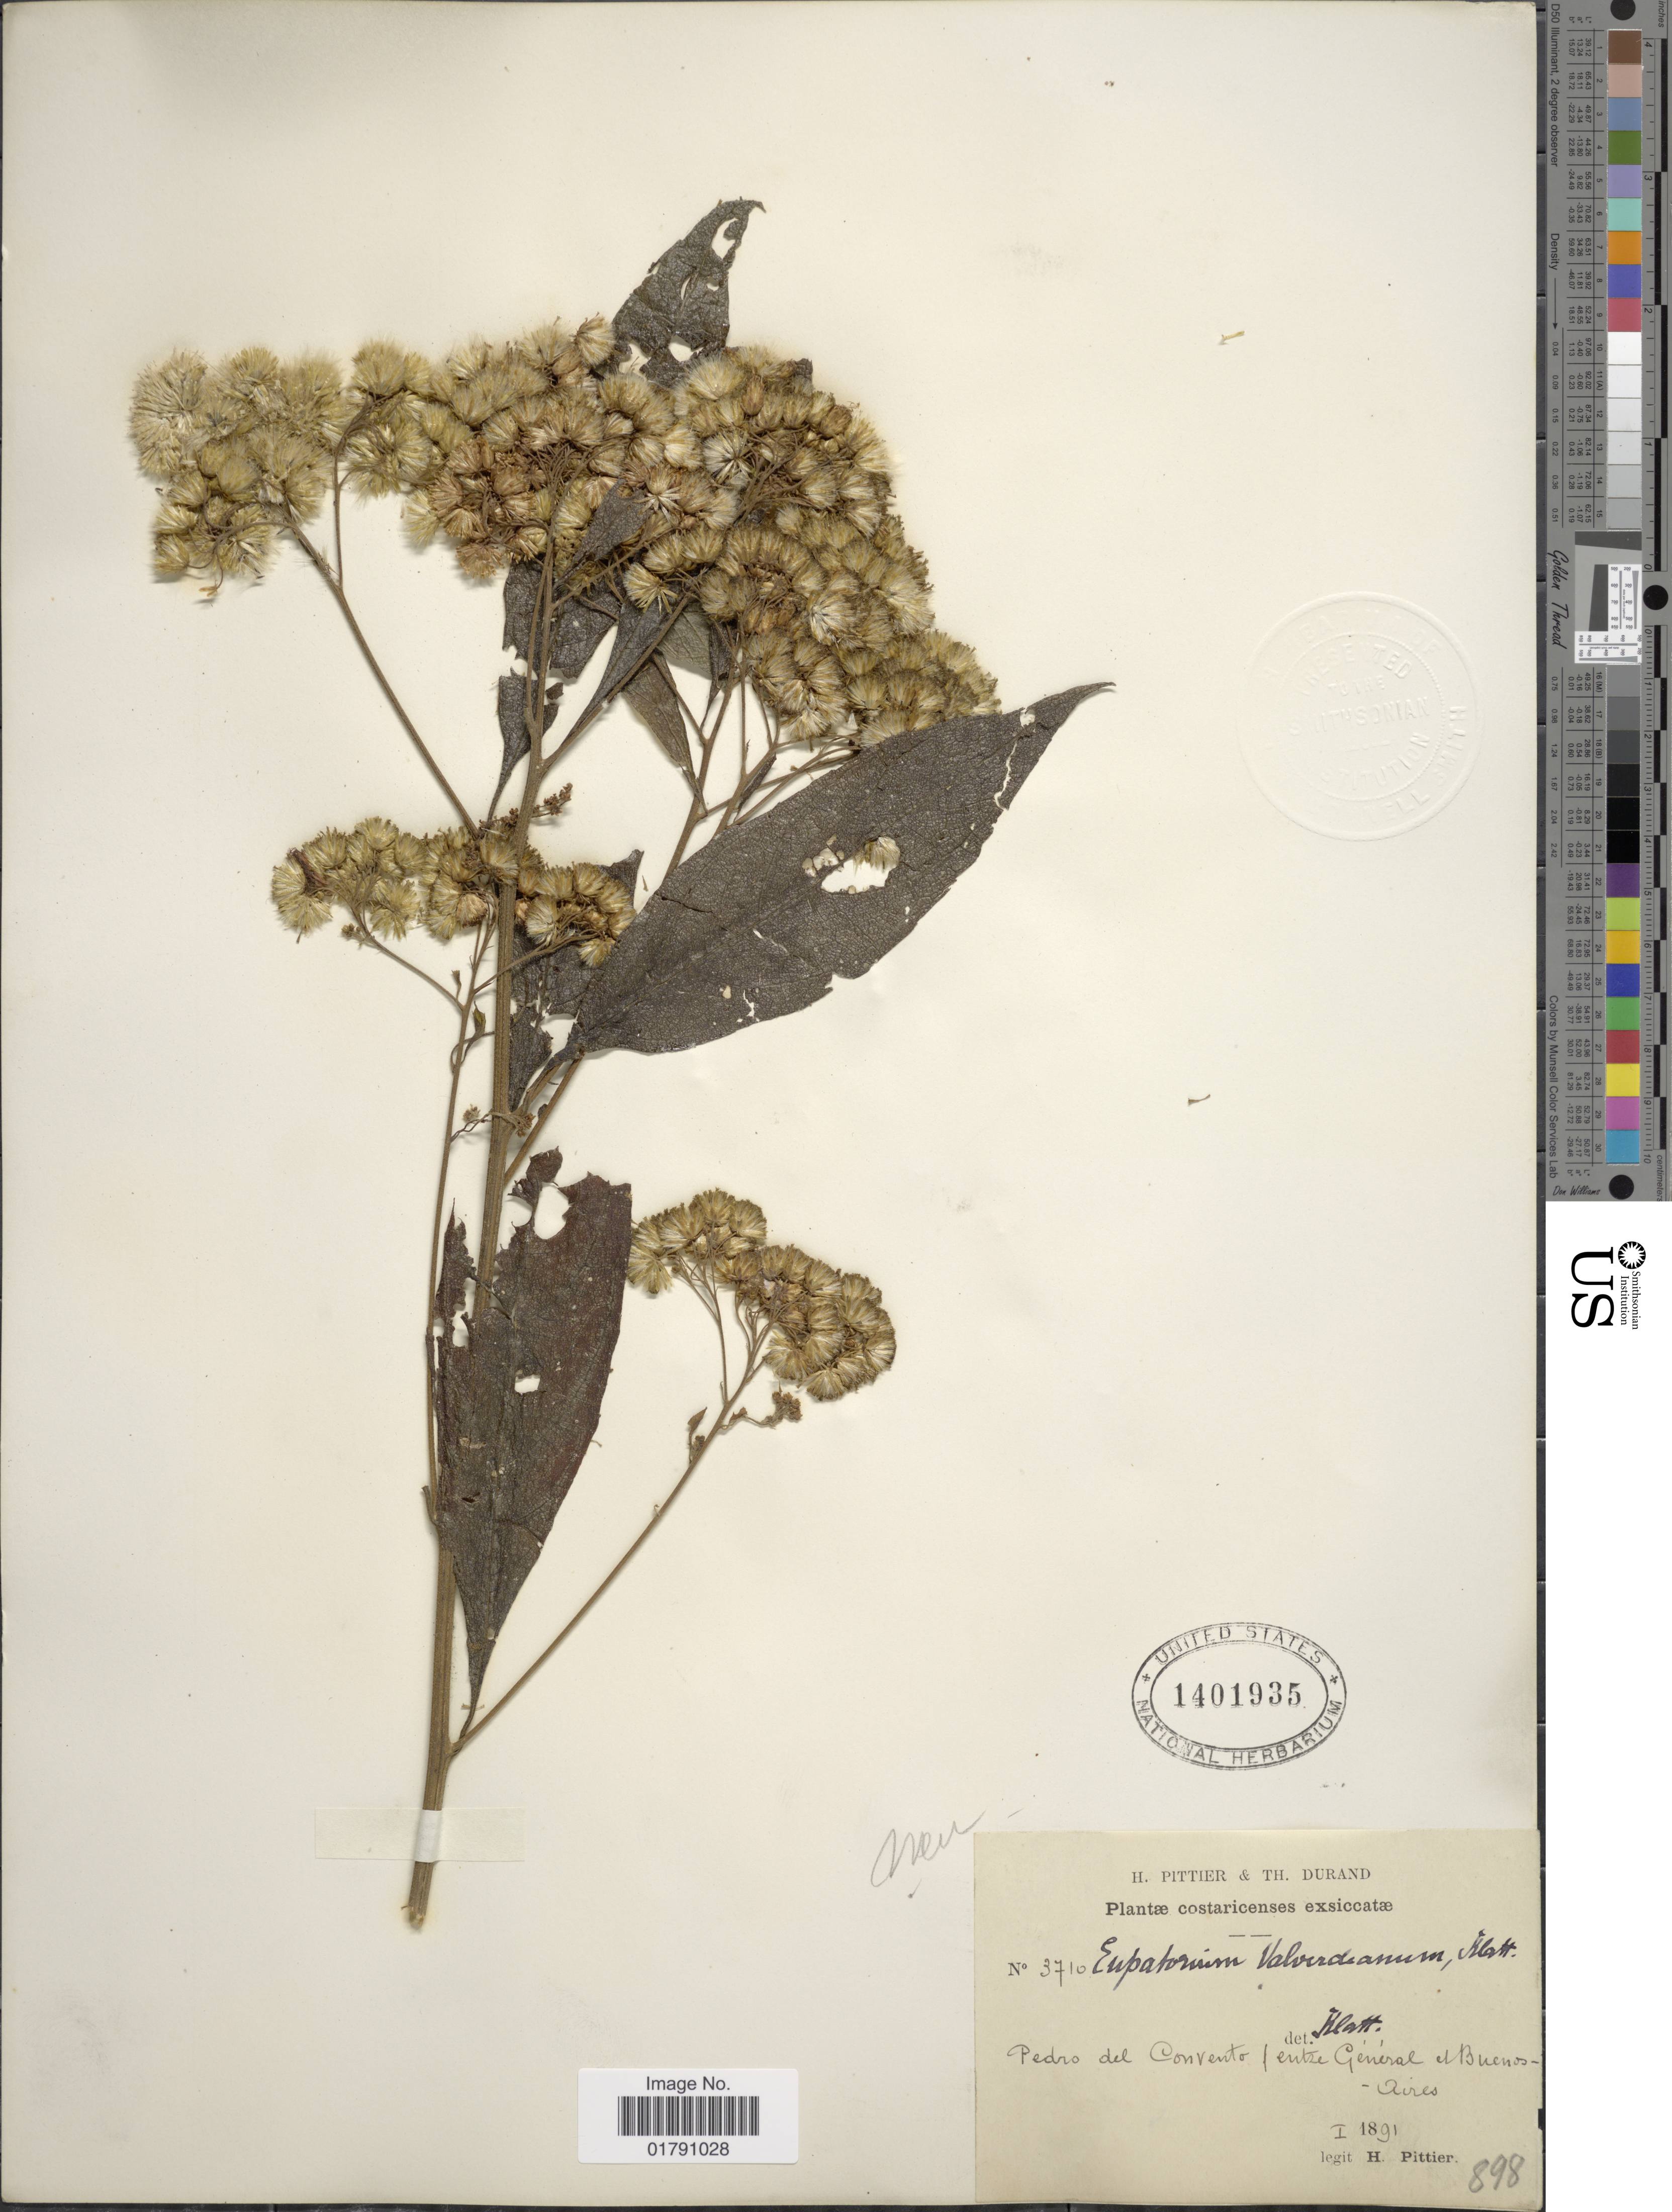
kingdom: Plantae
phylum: Tracheophyta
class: Magnoliopsida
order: Asterales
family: Asteraceae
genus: Neurolaena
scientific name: Neurolaena lobata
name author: (L.) R. Br. ex Cass.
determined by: Bueno, Vinicius Resende, (ICN), Universidade Federal do Rio Grande do Sul (BRAZIL)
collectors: H. F. Pittier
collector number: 3710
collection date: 1891-01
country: Costa Rica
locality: Pedro del Convento / entre General el Buenos Aires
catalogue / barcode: US 1401935